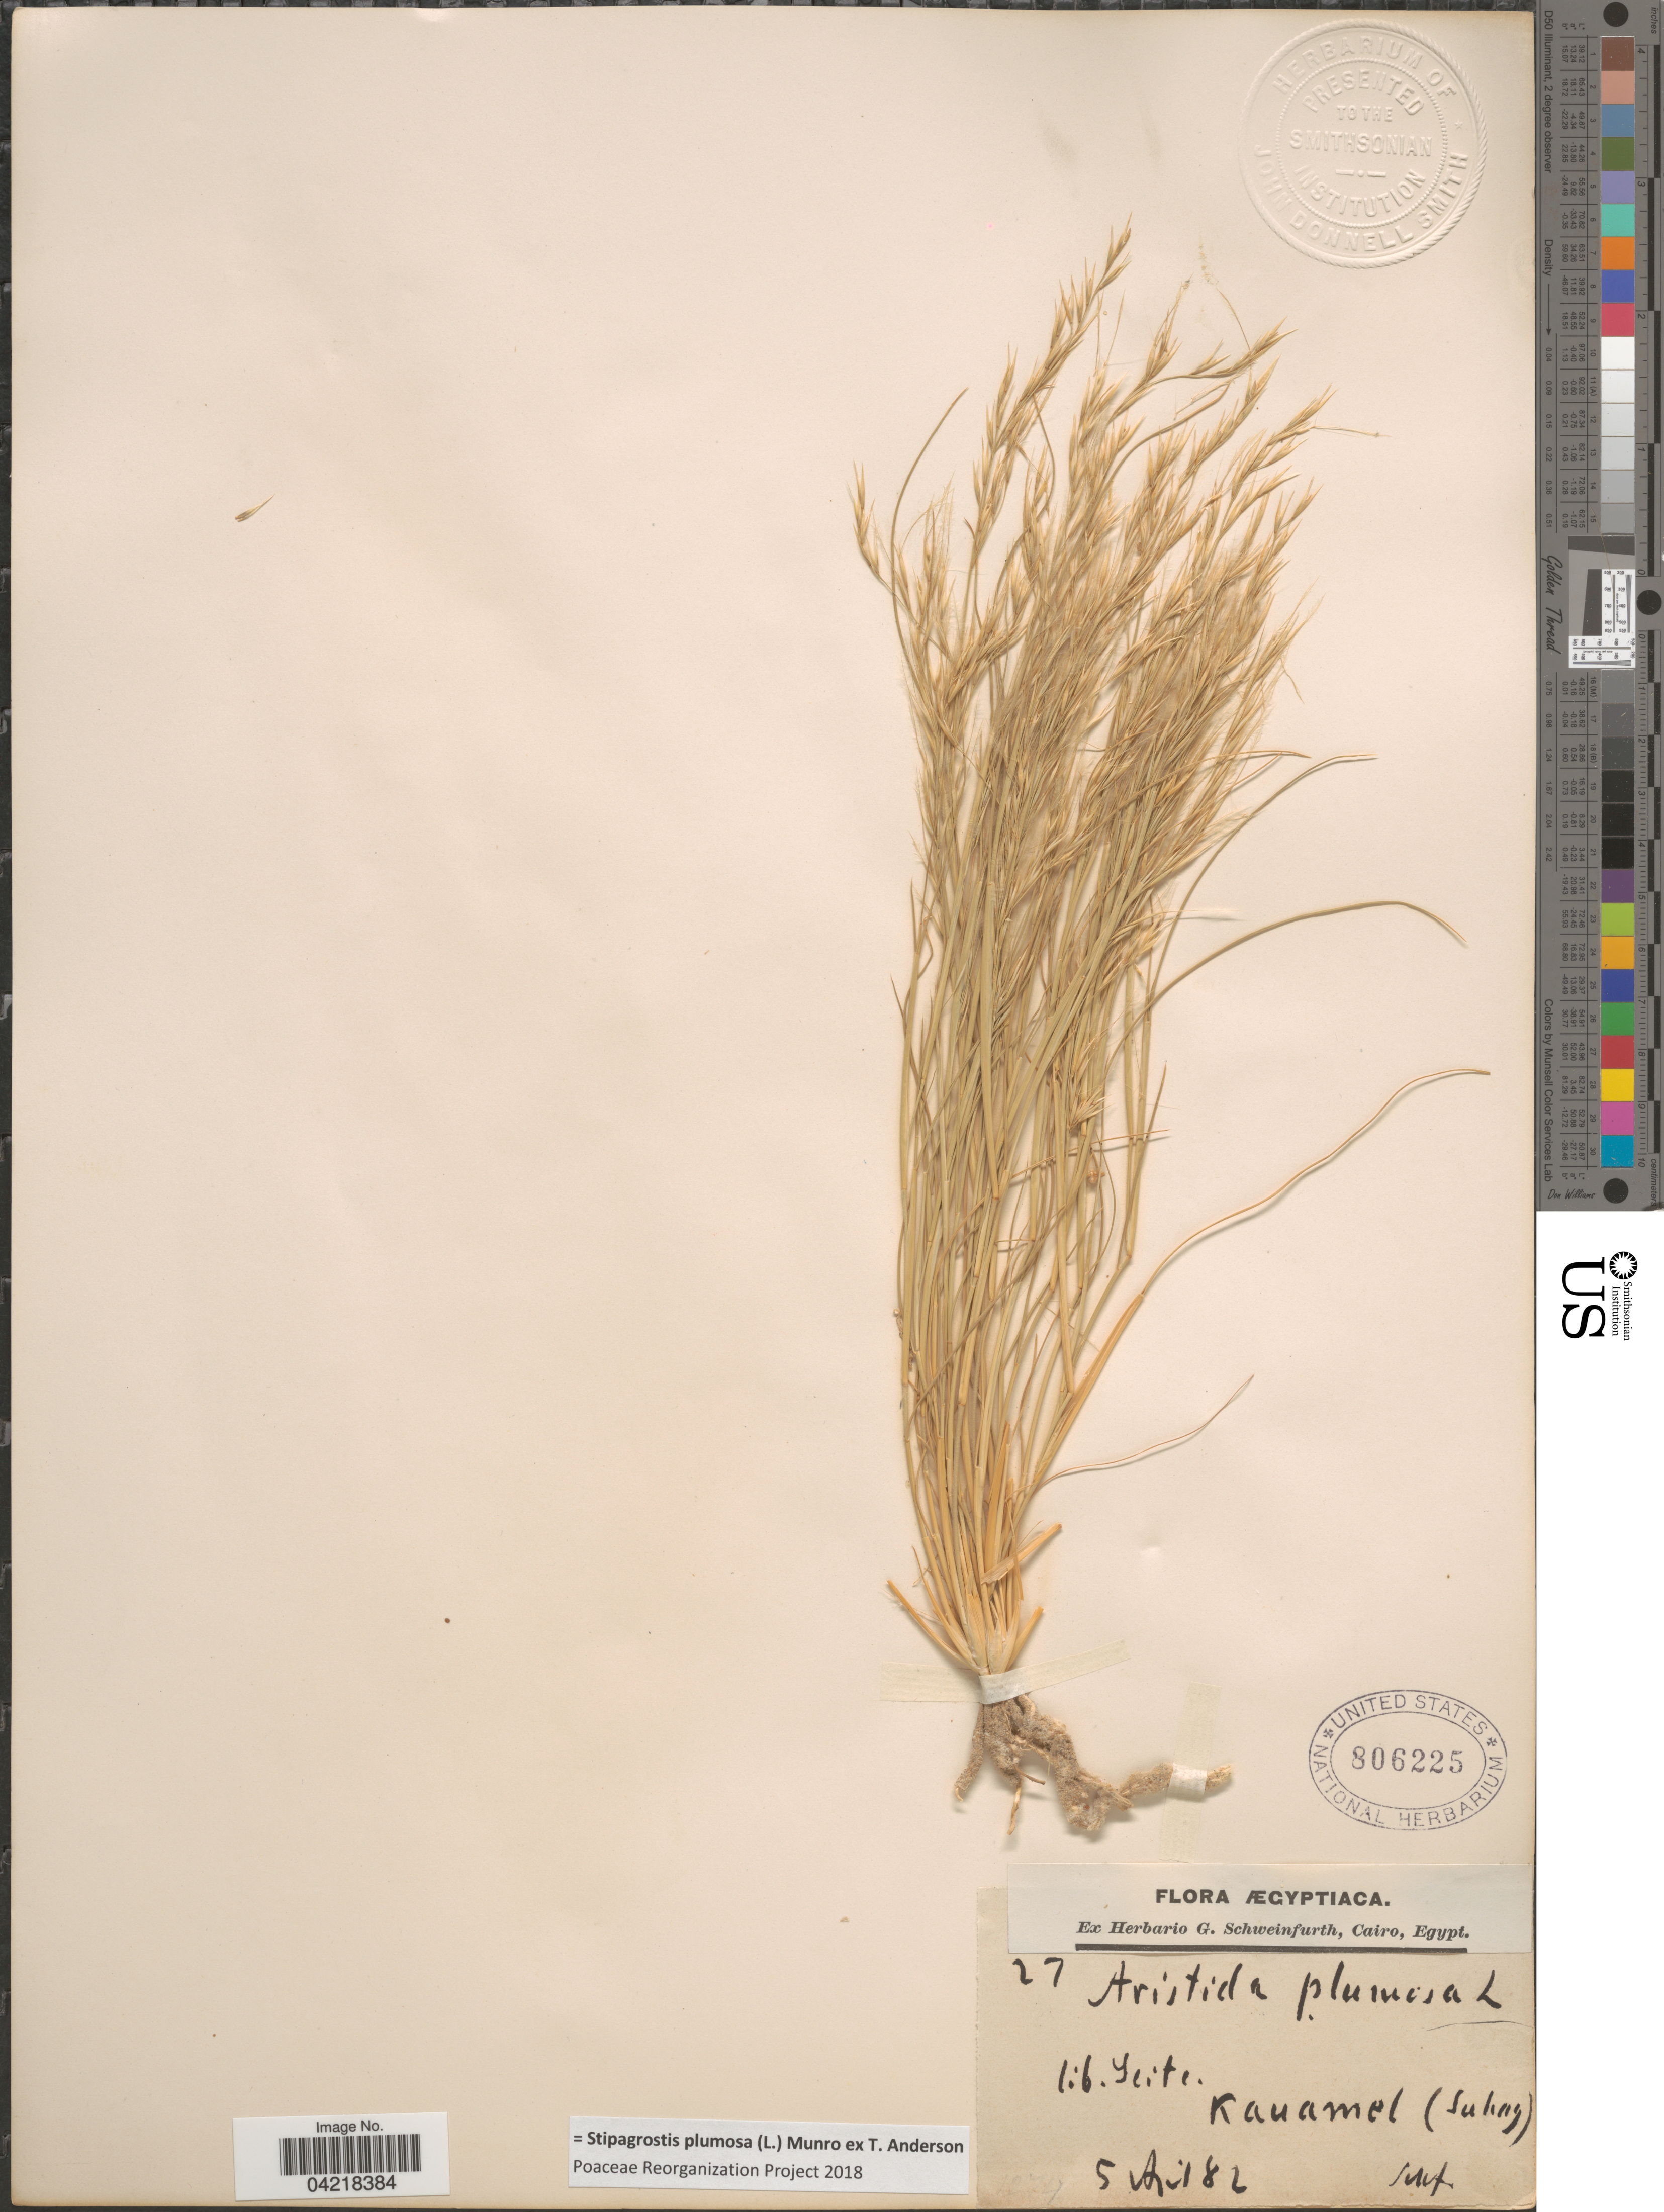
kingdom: Plantae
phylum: Tracheophyta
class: Liliopsida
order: Poales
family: Poaceae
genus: Stipagrostis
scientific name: Stipagrostis plumosa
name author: (L.) Munro ex T. Anderson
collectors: G. A. Schweinfurth (herbarium)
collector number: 27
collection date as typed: Transcribed d/m/y: 5/4/82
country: Egypt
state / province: Suhaj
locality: Ægyptiaca.1:6. Yeite [interpreted]. Kauamel (Suhaj).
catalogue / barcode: US 806225